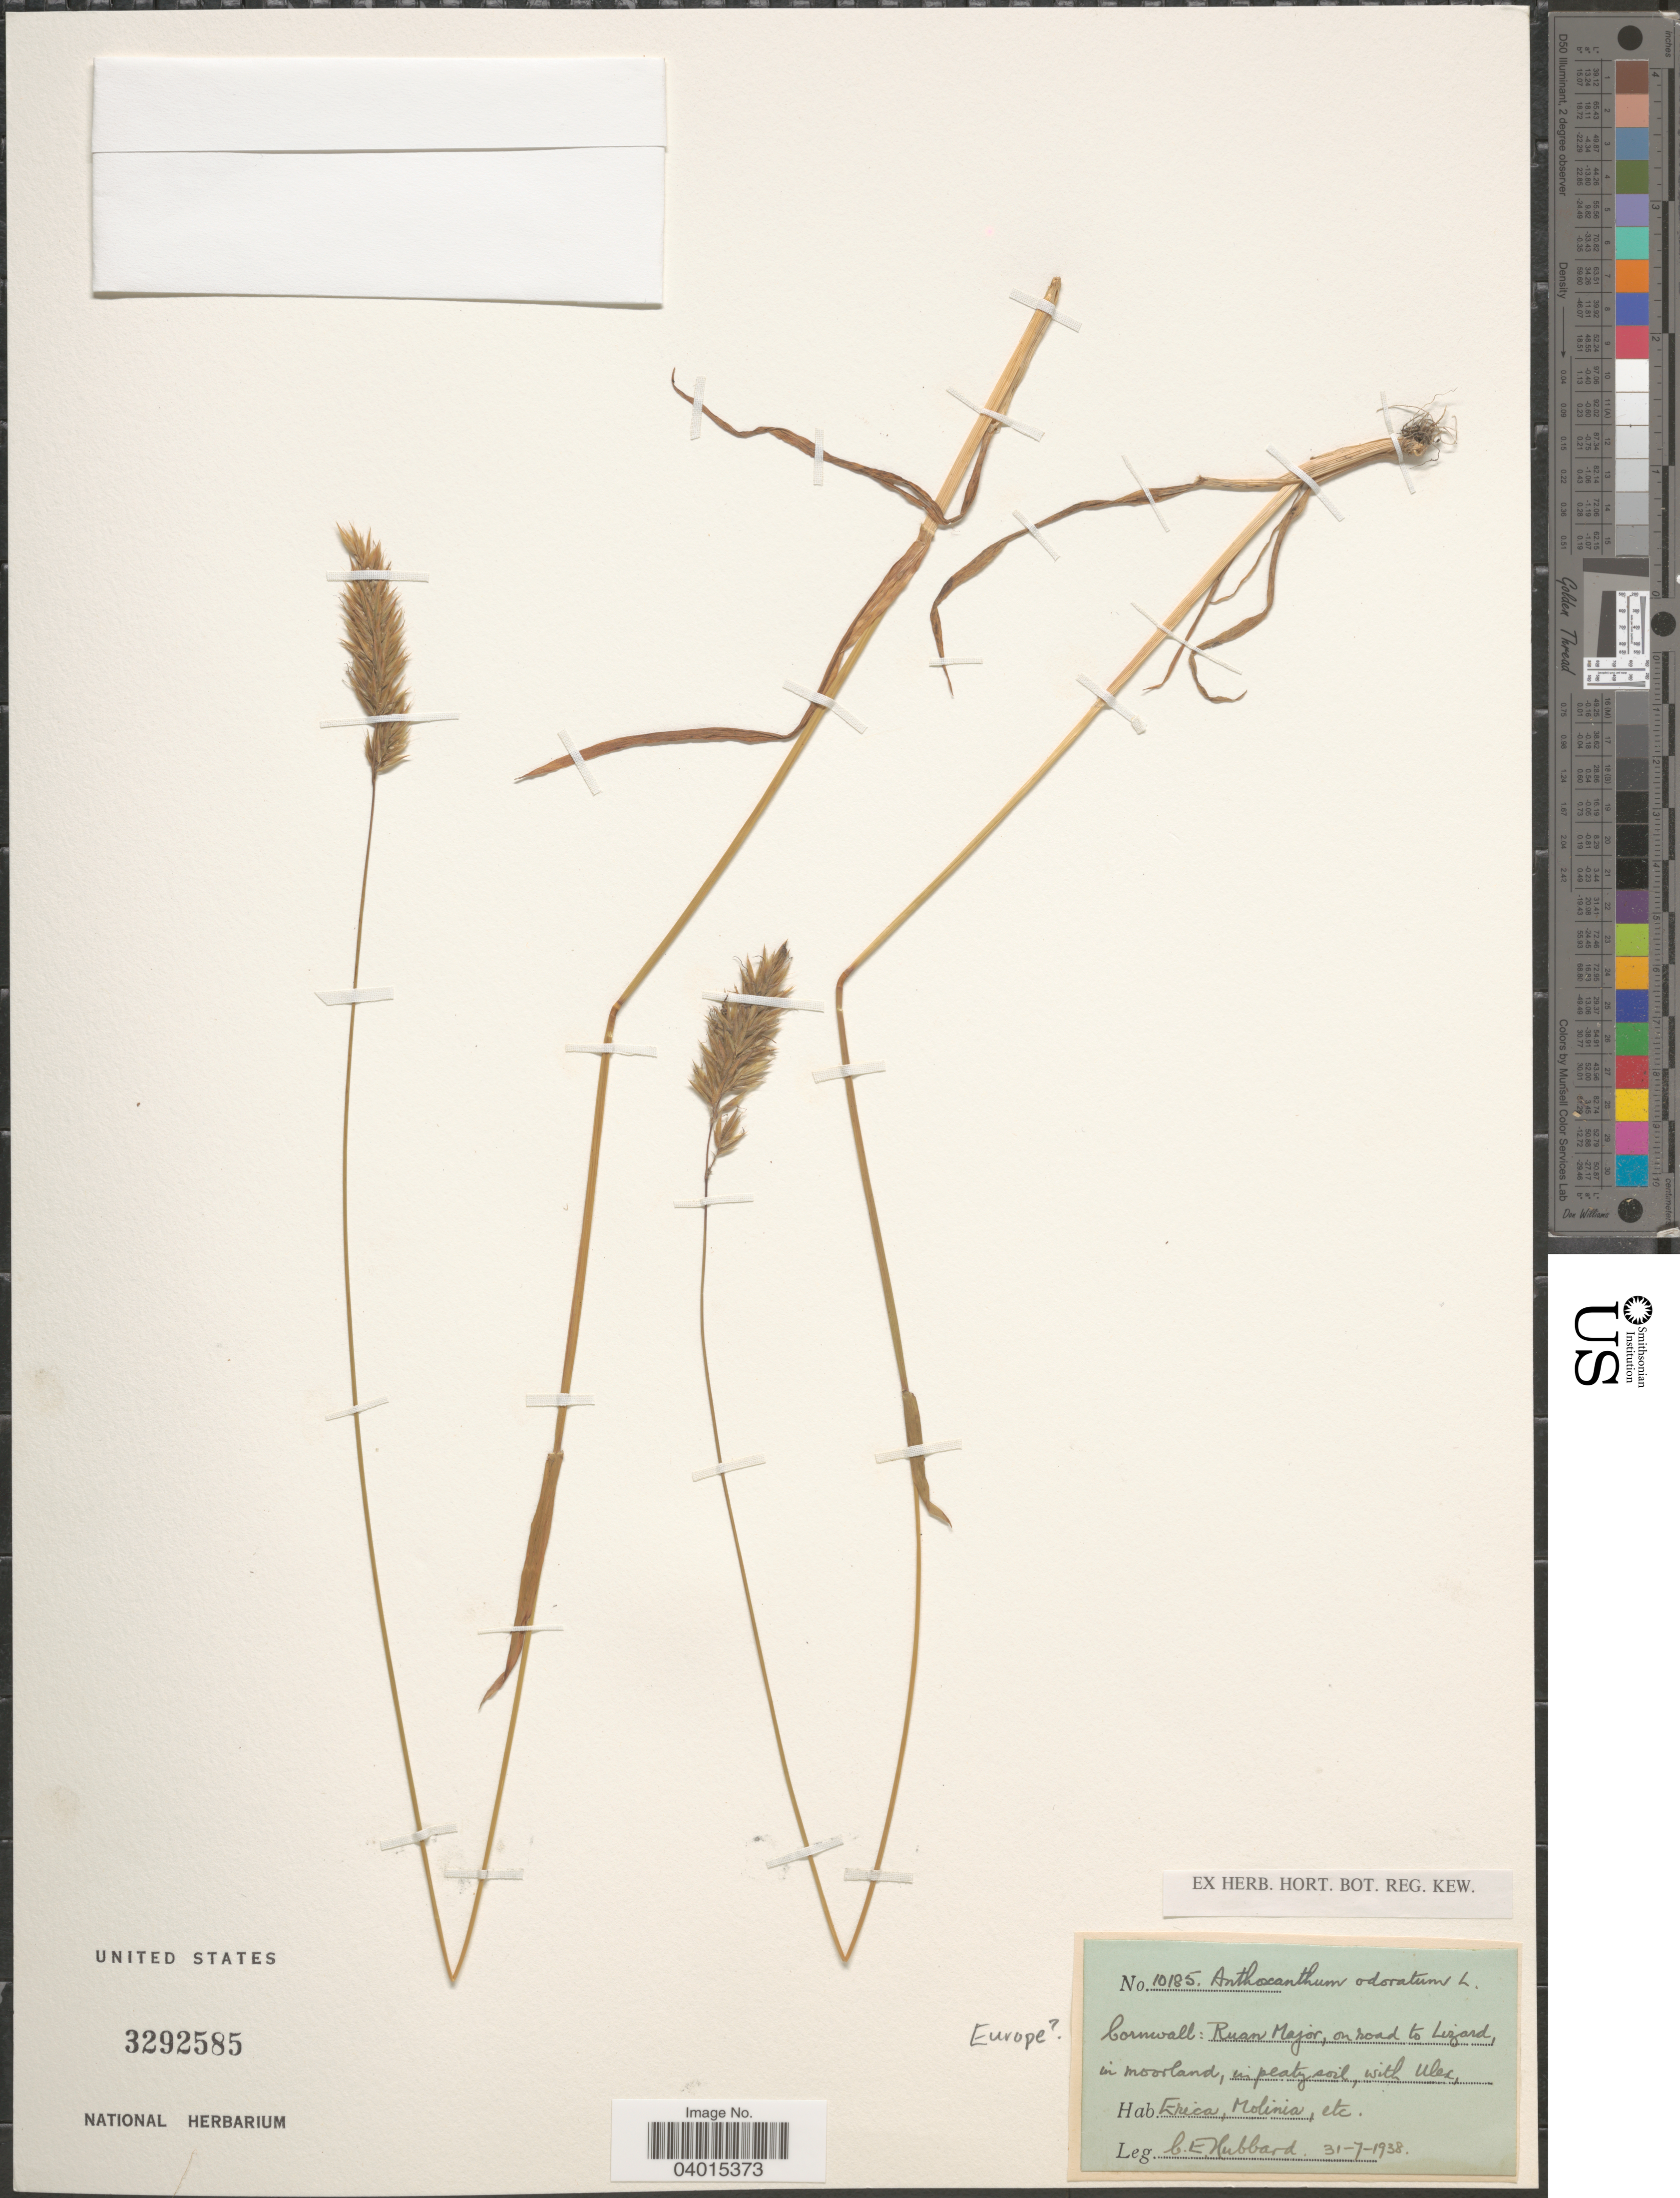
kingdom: Plantae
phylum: Tracheophyta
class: Liliopsida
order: Poales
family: Poaceae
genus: Anthoxanthum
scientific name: Anthoxanthum odoratum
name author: L.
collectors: C. E. Hubbard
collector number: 10185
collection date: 1938-07-31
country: United Kingdom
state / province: England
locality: Europe. Cornwall: Ruan Major, on road to Lizard, in Moorland, in peaty soil.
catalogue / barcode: US 3292585